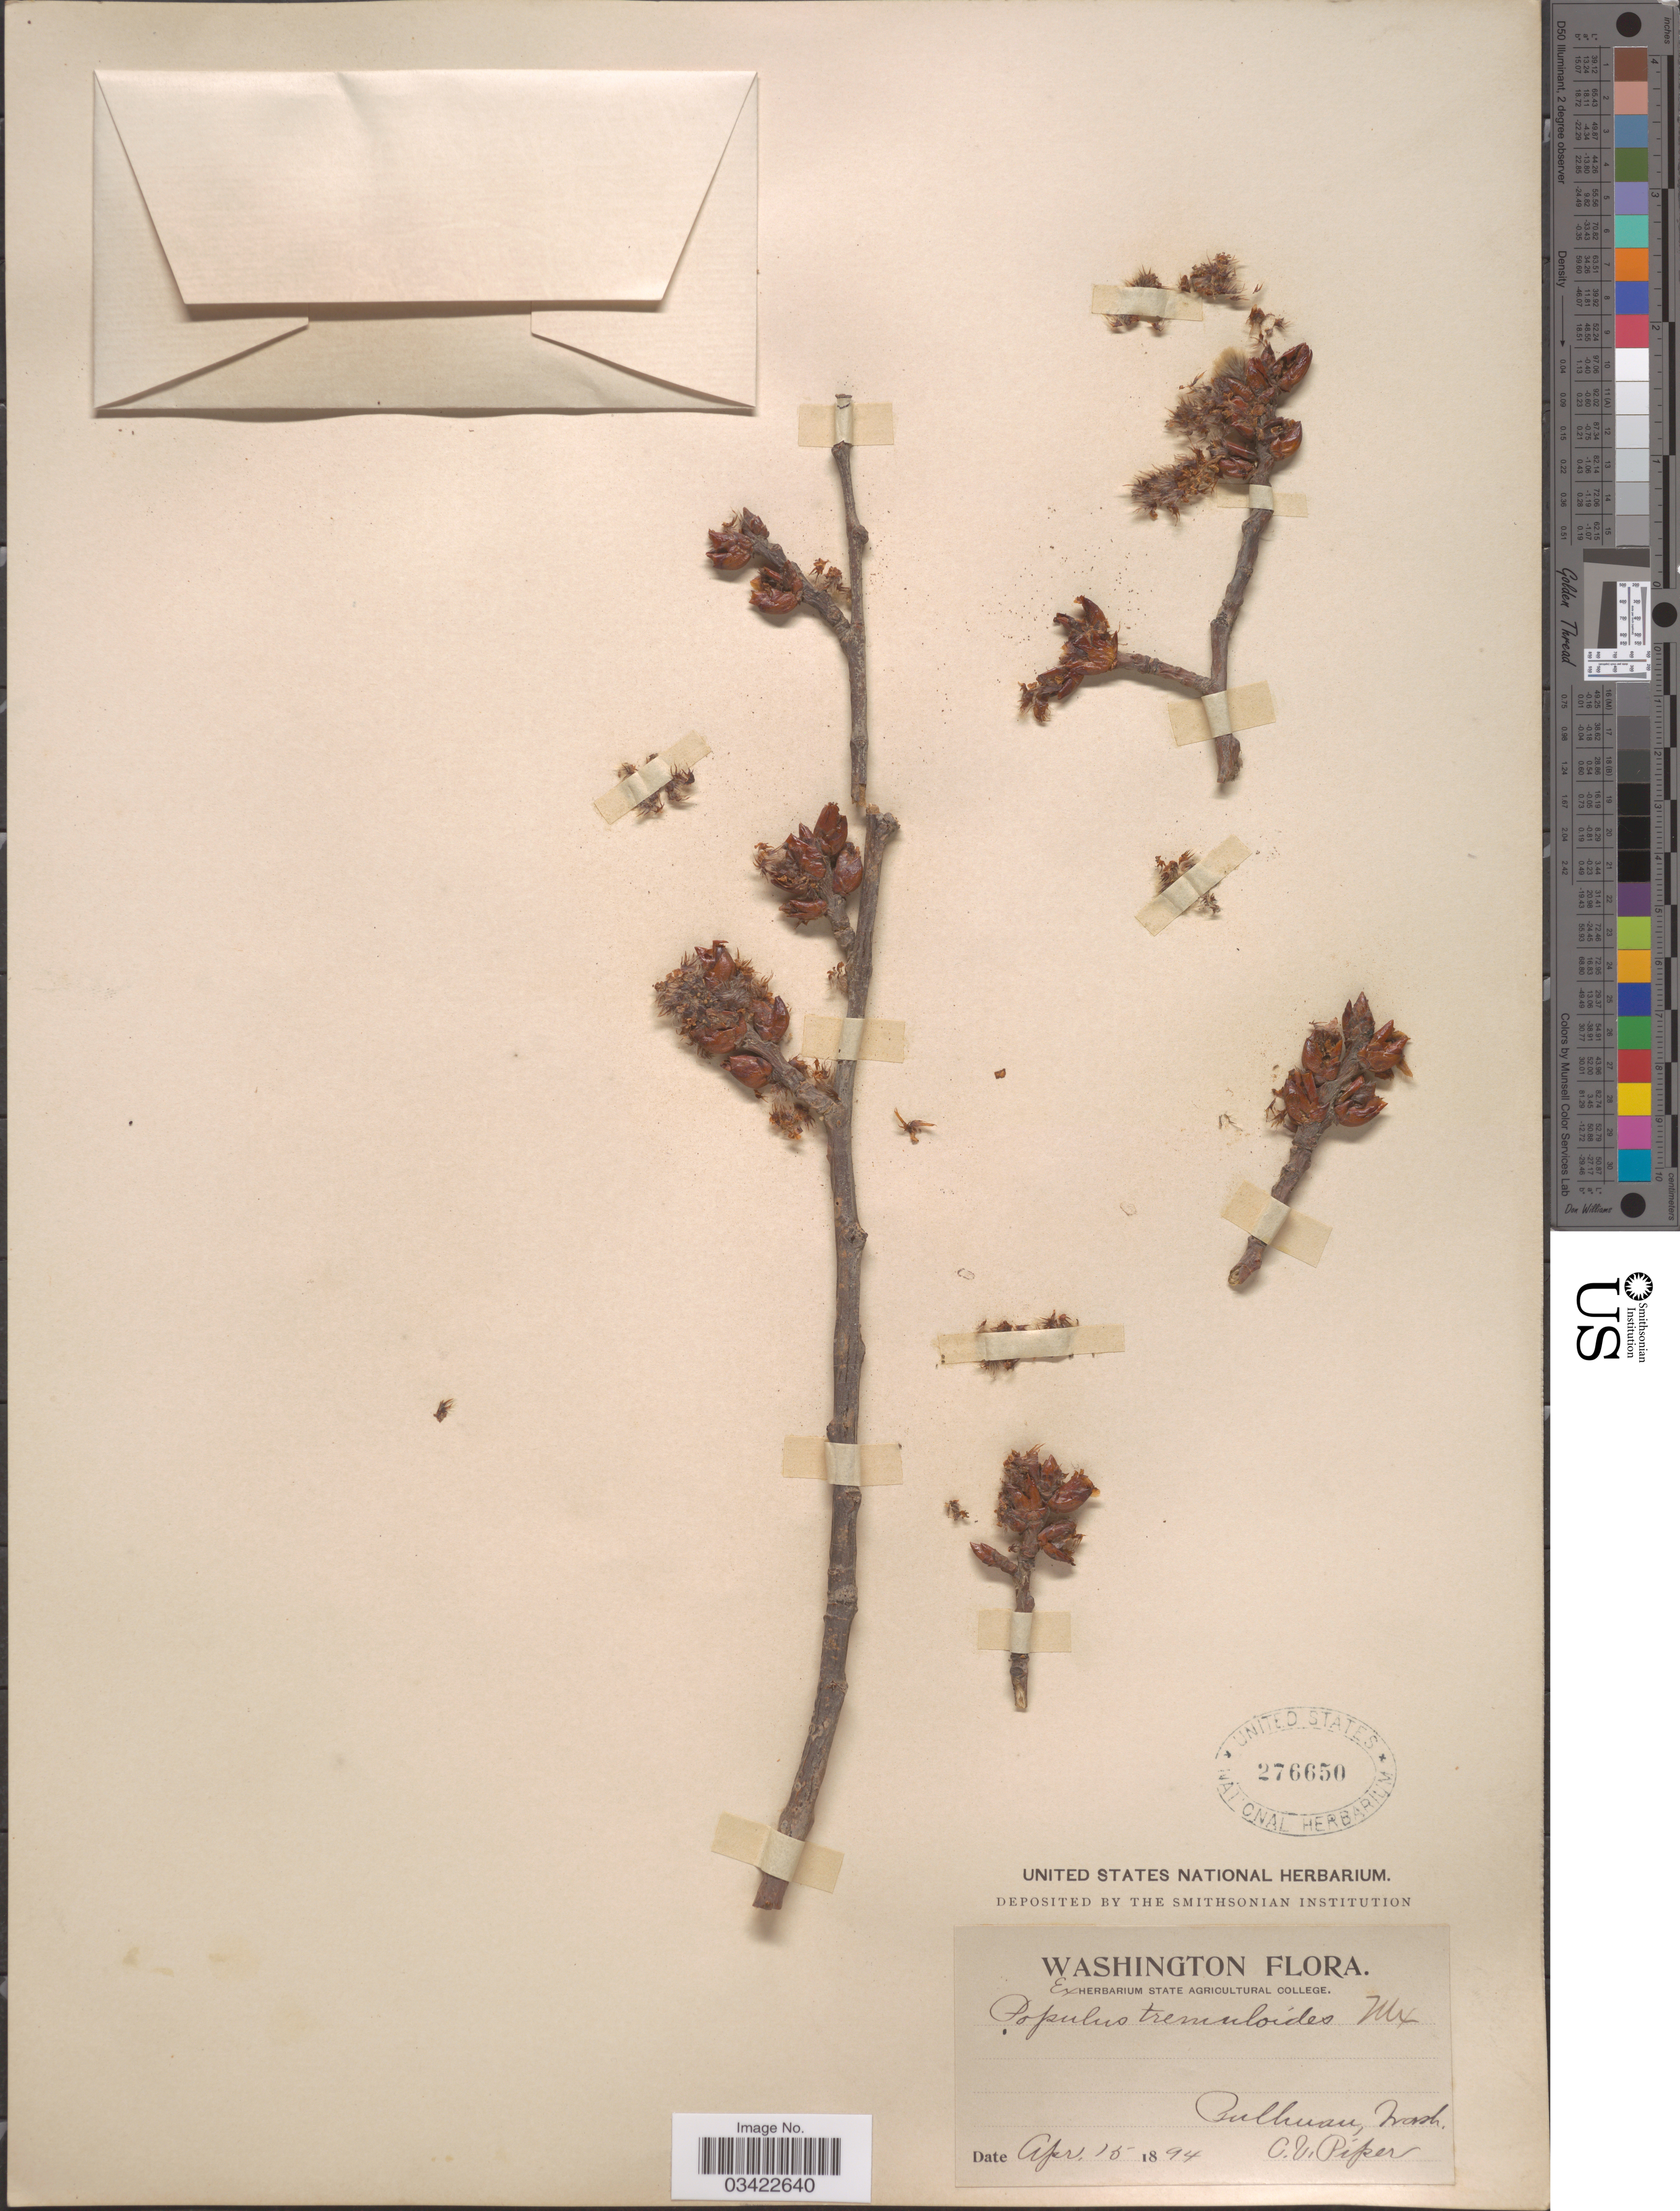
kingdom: Plantae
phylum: Tracheophyta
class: Magnoliopsida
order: Malpighiales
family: Salicaceae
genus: Populus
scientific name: Populus tremuloides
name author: Michx.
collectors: C. V. Piper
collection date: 1894-04-15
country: United States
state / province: Washington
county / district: Whitman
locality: Pullman.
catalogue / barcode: US 276650